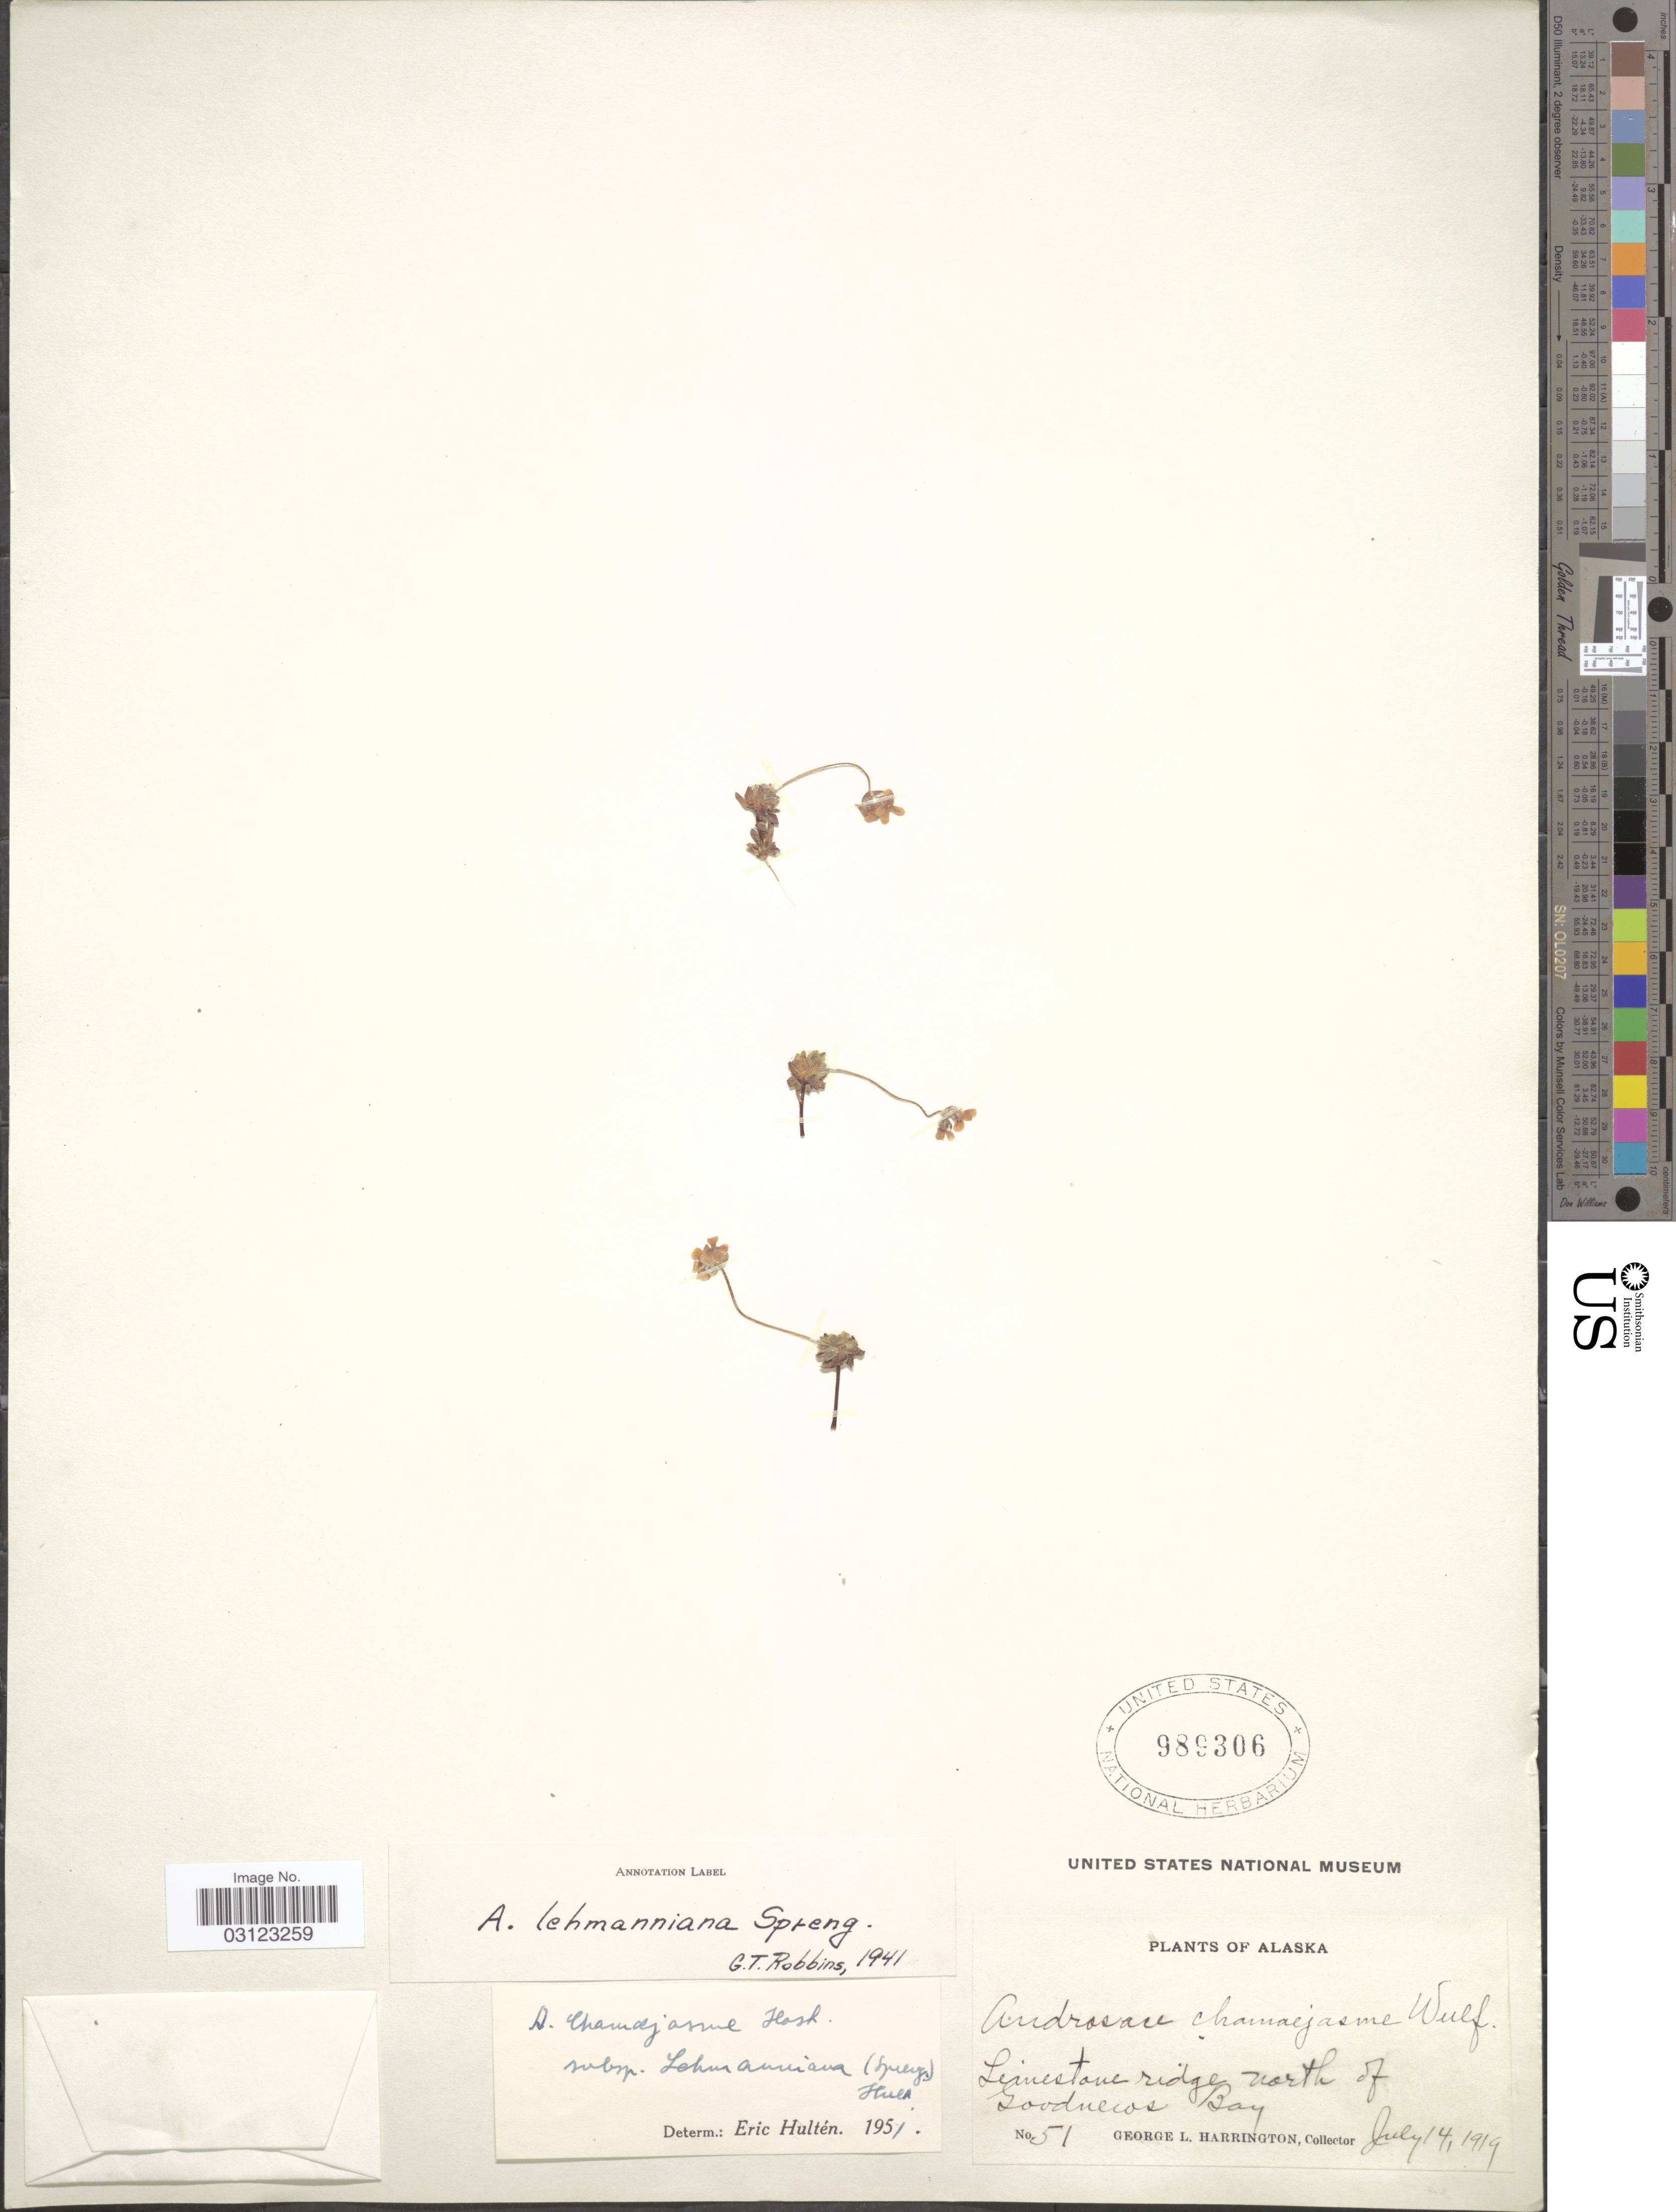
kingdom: Plantae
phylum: Tracheophyta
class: Magnoliopsida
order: Ericales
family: Primulaceae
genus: Androsace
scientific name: Androsace chamaejasme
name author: Wulfen ex Host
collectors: G. Harrington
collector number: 51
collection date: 1919-07-14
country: United States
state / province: Alaska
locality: Limestone ridge north of Goodnews Bay.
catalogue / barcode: US 989306